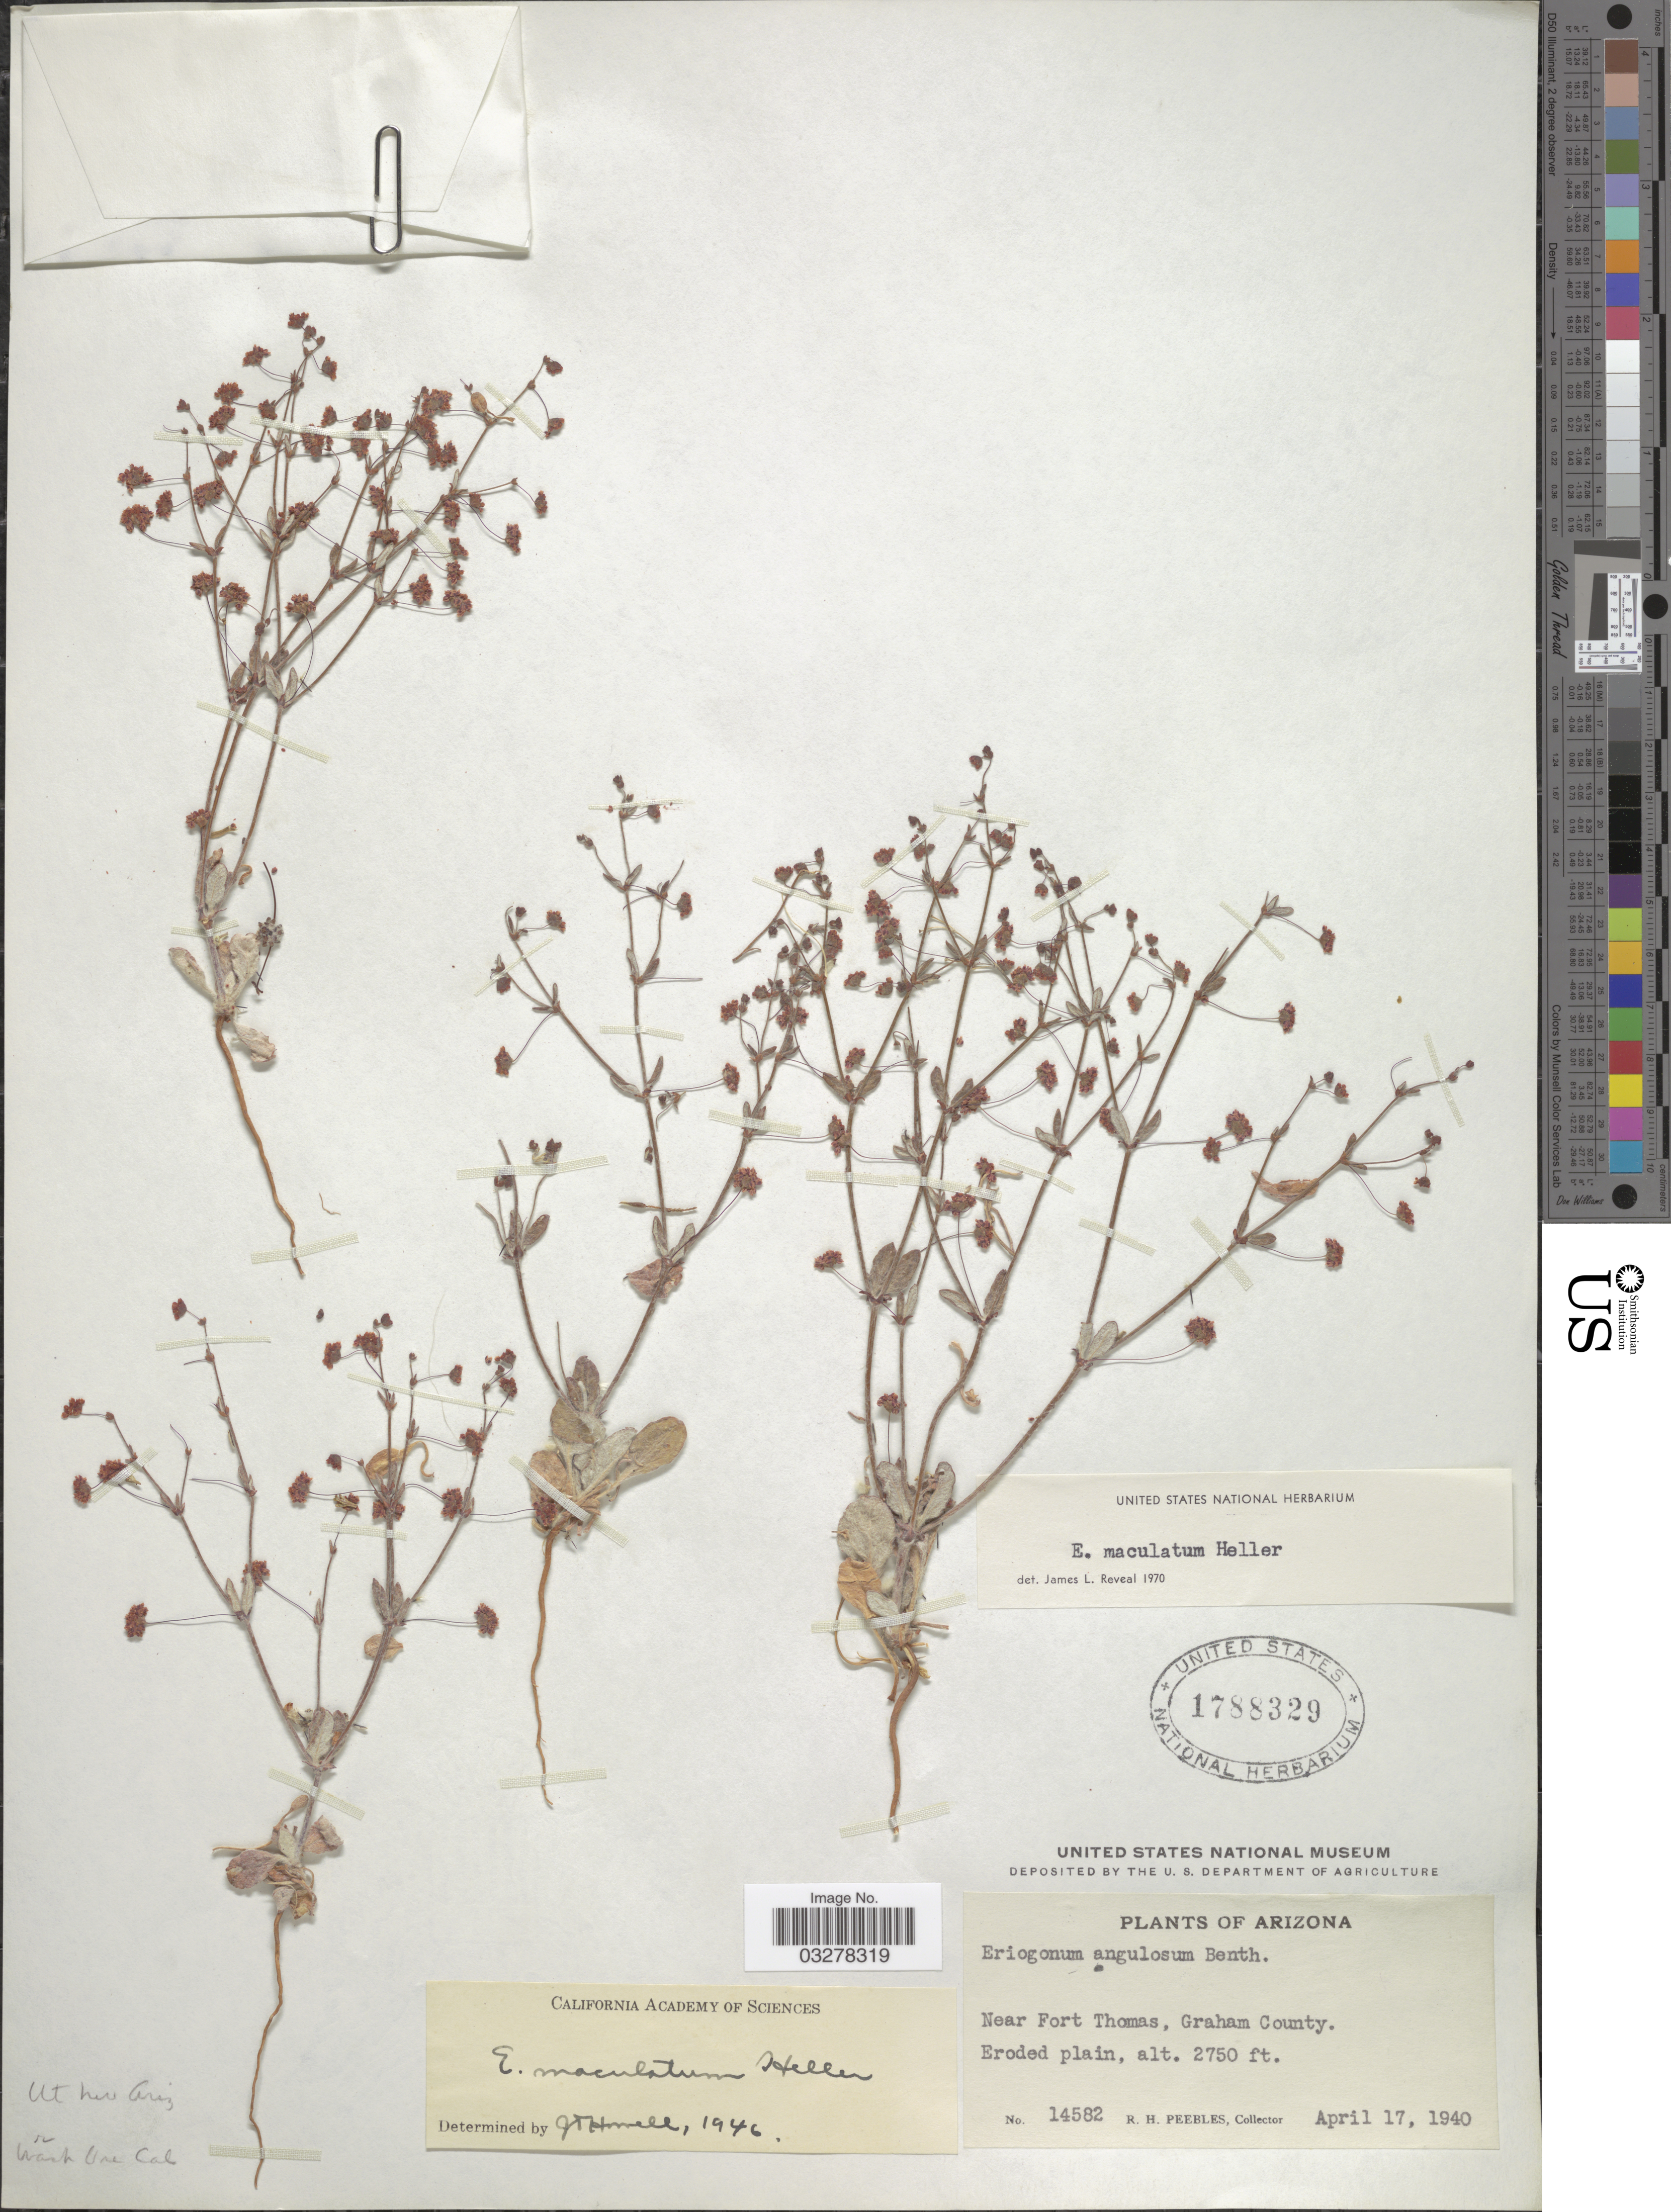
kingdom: Plantae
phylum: Tracheophyta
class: Magnoliopsida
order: Caryophyllales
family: Polygonaceae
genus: Eriogonum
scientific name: Eriogonum maculatum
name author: A. Heller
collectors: R. H. Peebles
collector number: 14582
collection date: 1940-04-17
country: United States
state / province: Arizona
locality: Near Fort Thomas, Graham County.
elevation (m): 838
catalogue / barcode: US 1788329